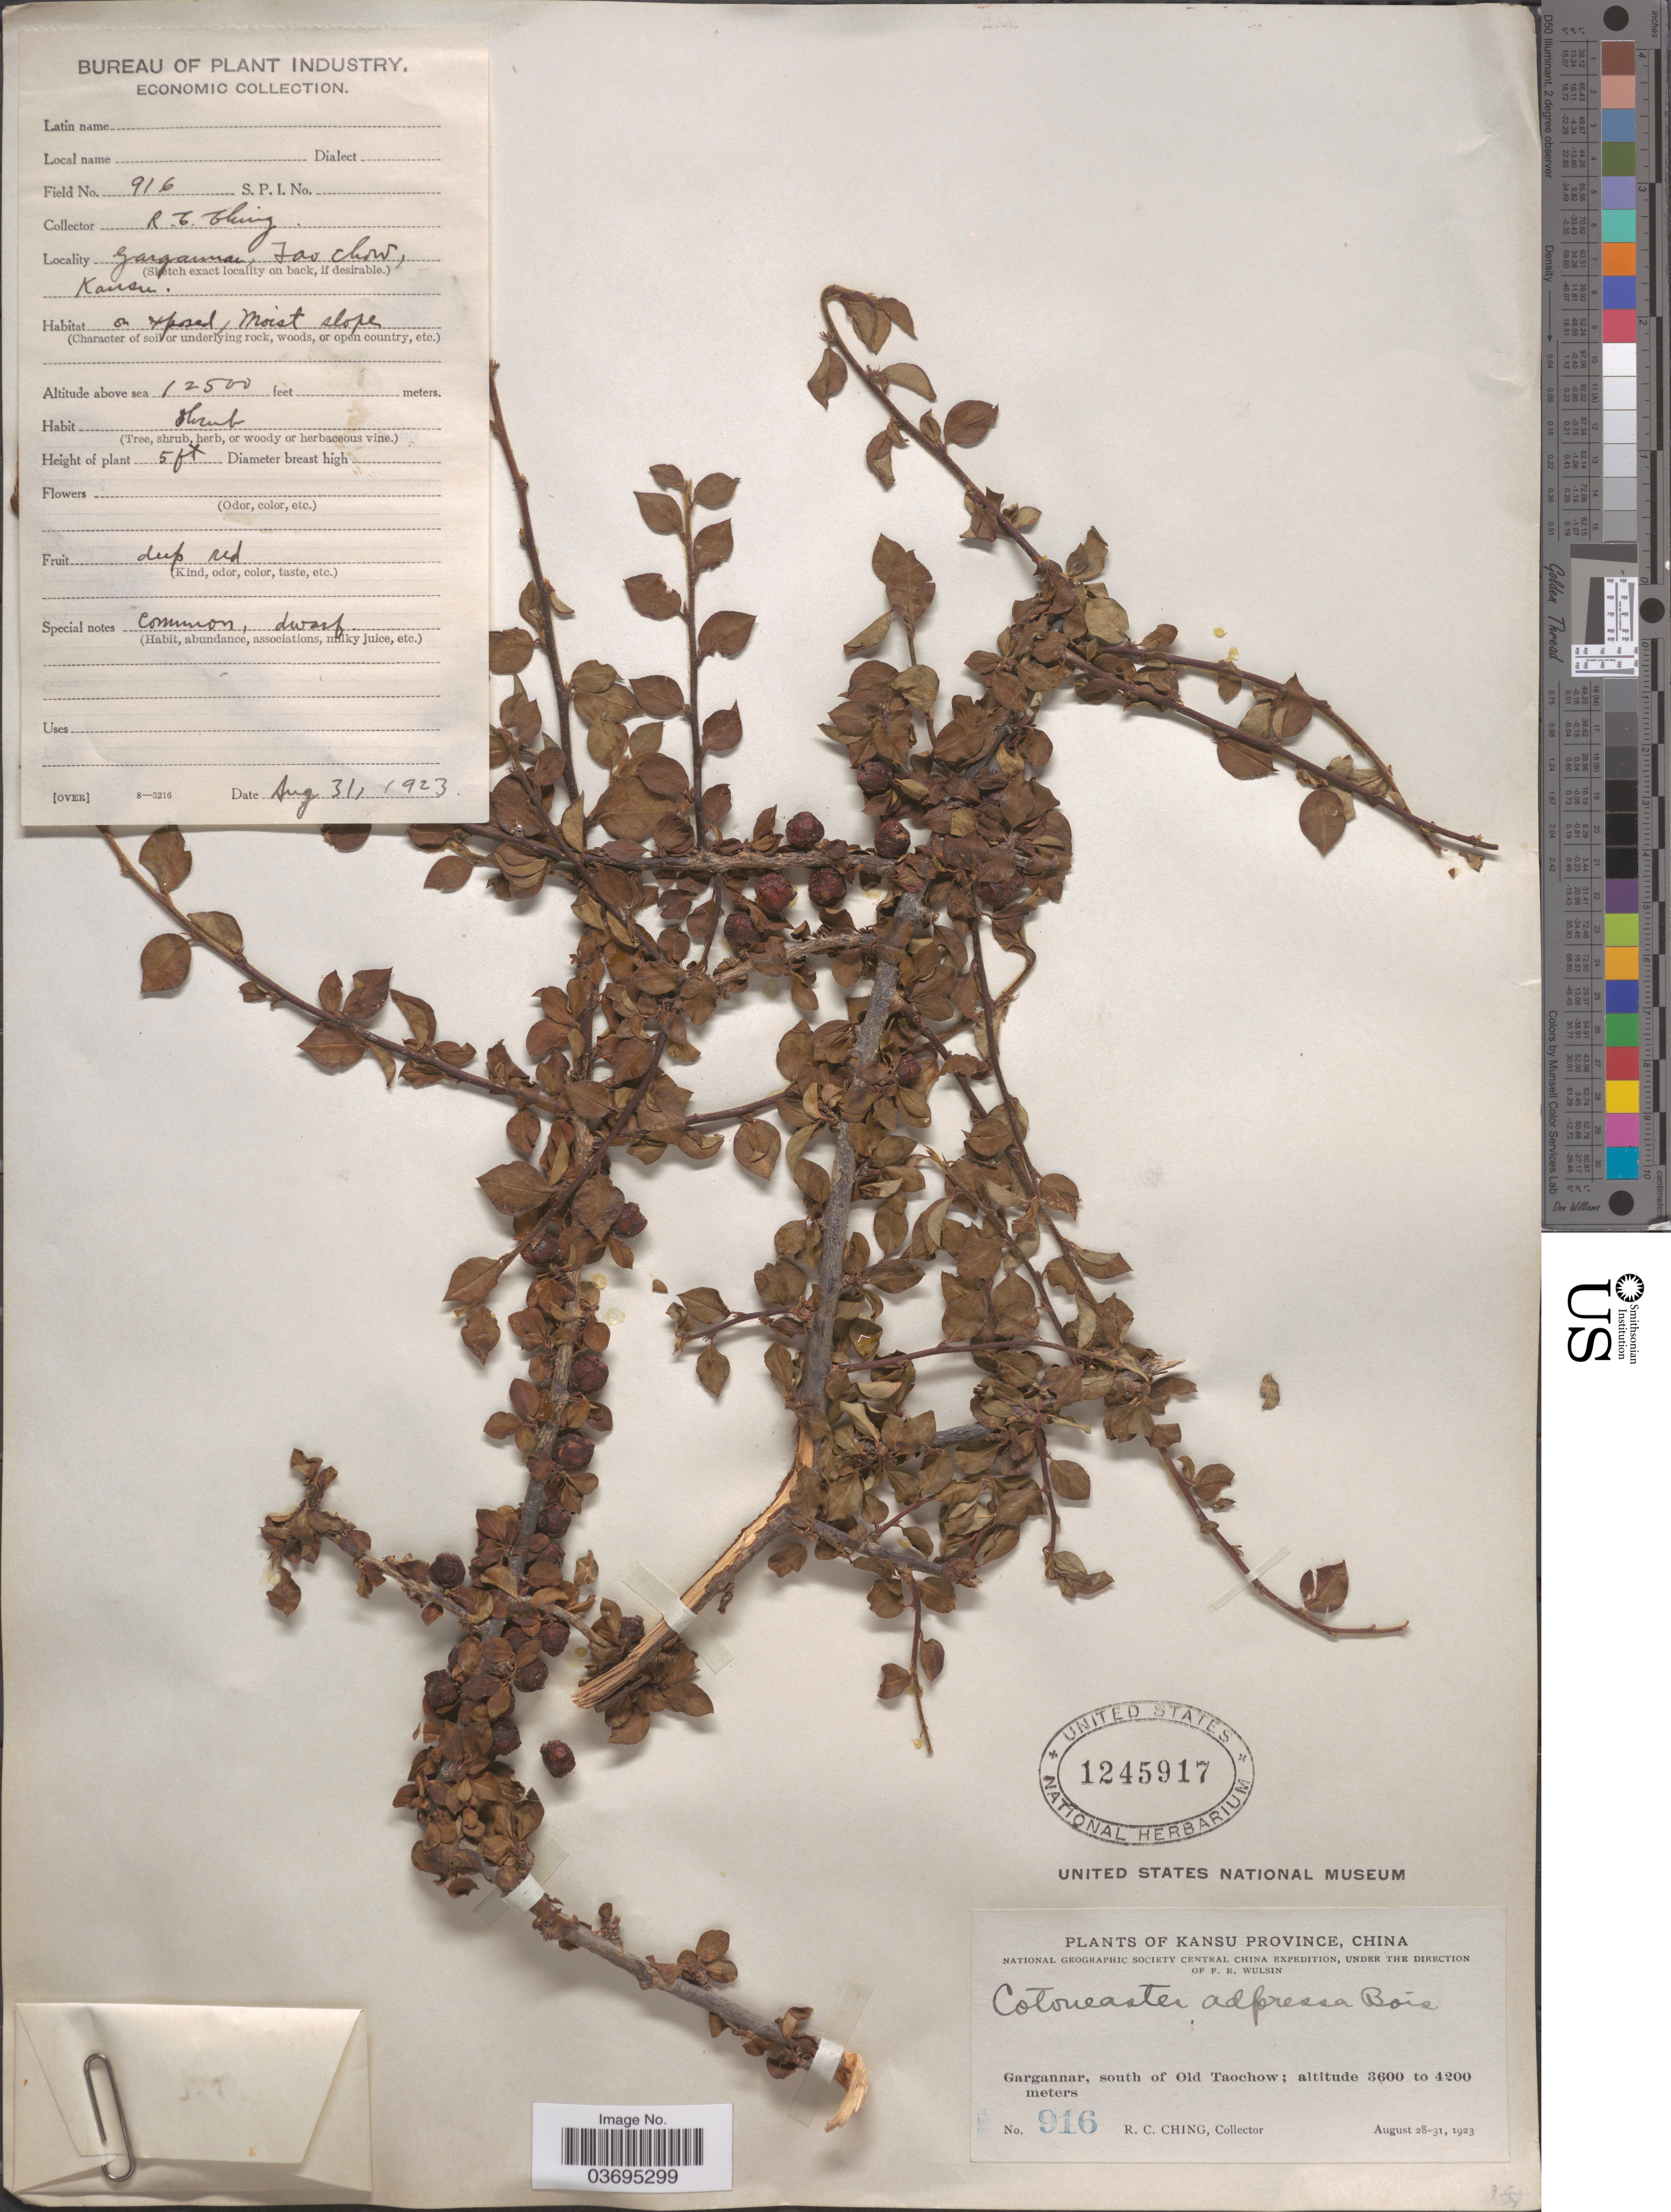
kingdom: Plantae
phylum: Tracheophyta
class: Magnoliopsida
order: Rosales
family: Rosaceae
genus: Cotoneaster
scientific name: Cotoneaster adpressus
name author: Bois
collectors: R. C. Ching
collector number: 916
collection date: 1923-08-31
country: China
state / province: Gansu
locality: Kansu. Province. Gargannar, south of Old Taochow. Tao Chow.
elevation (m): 3810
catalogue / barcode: US 1245917